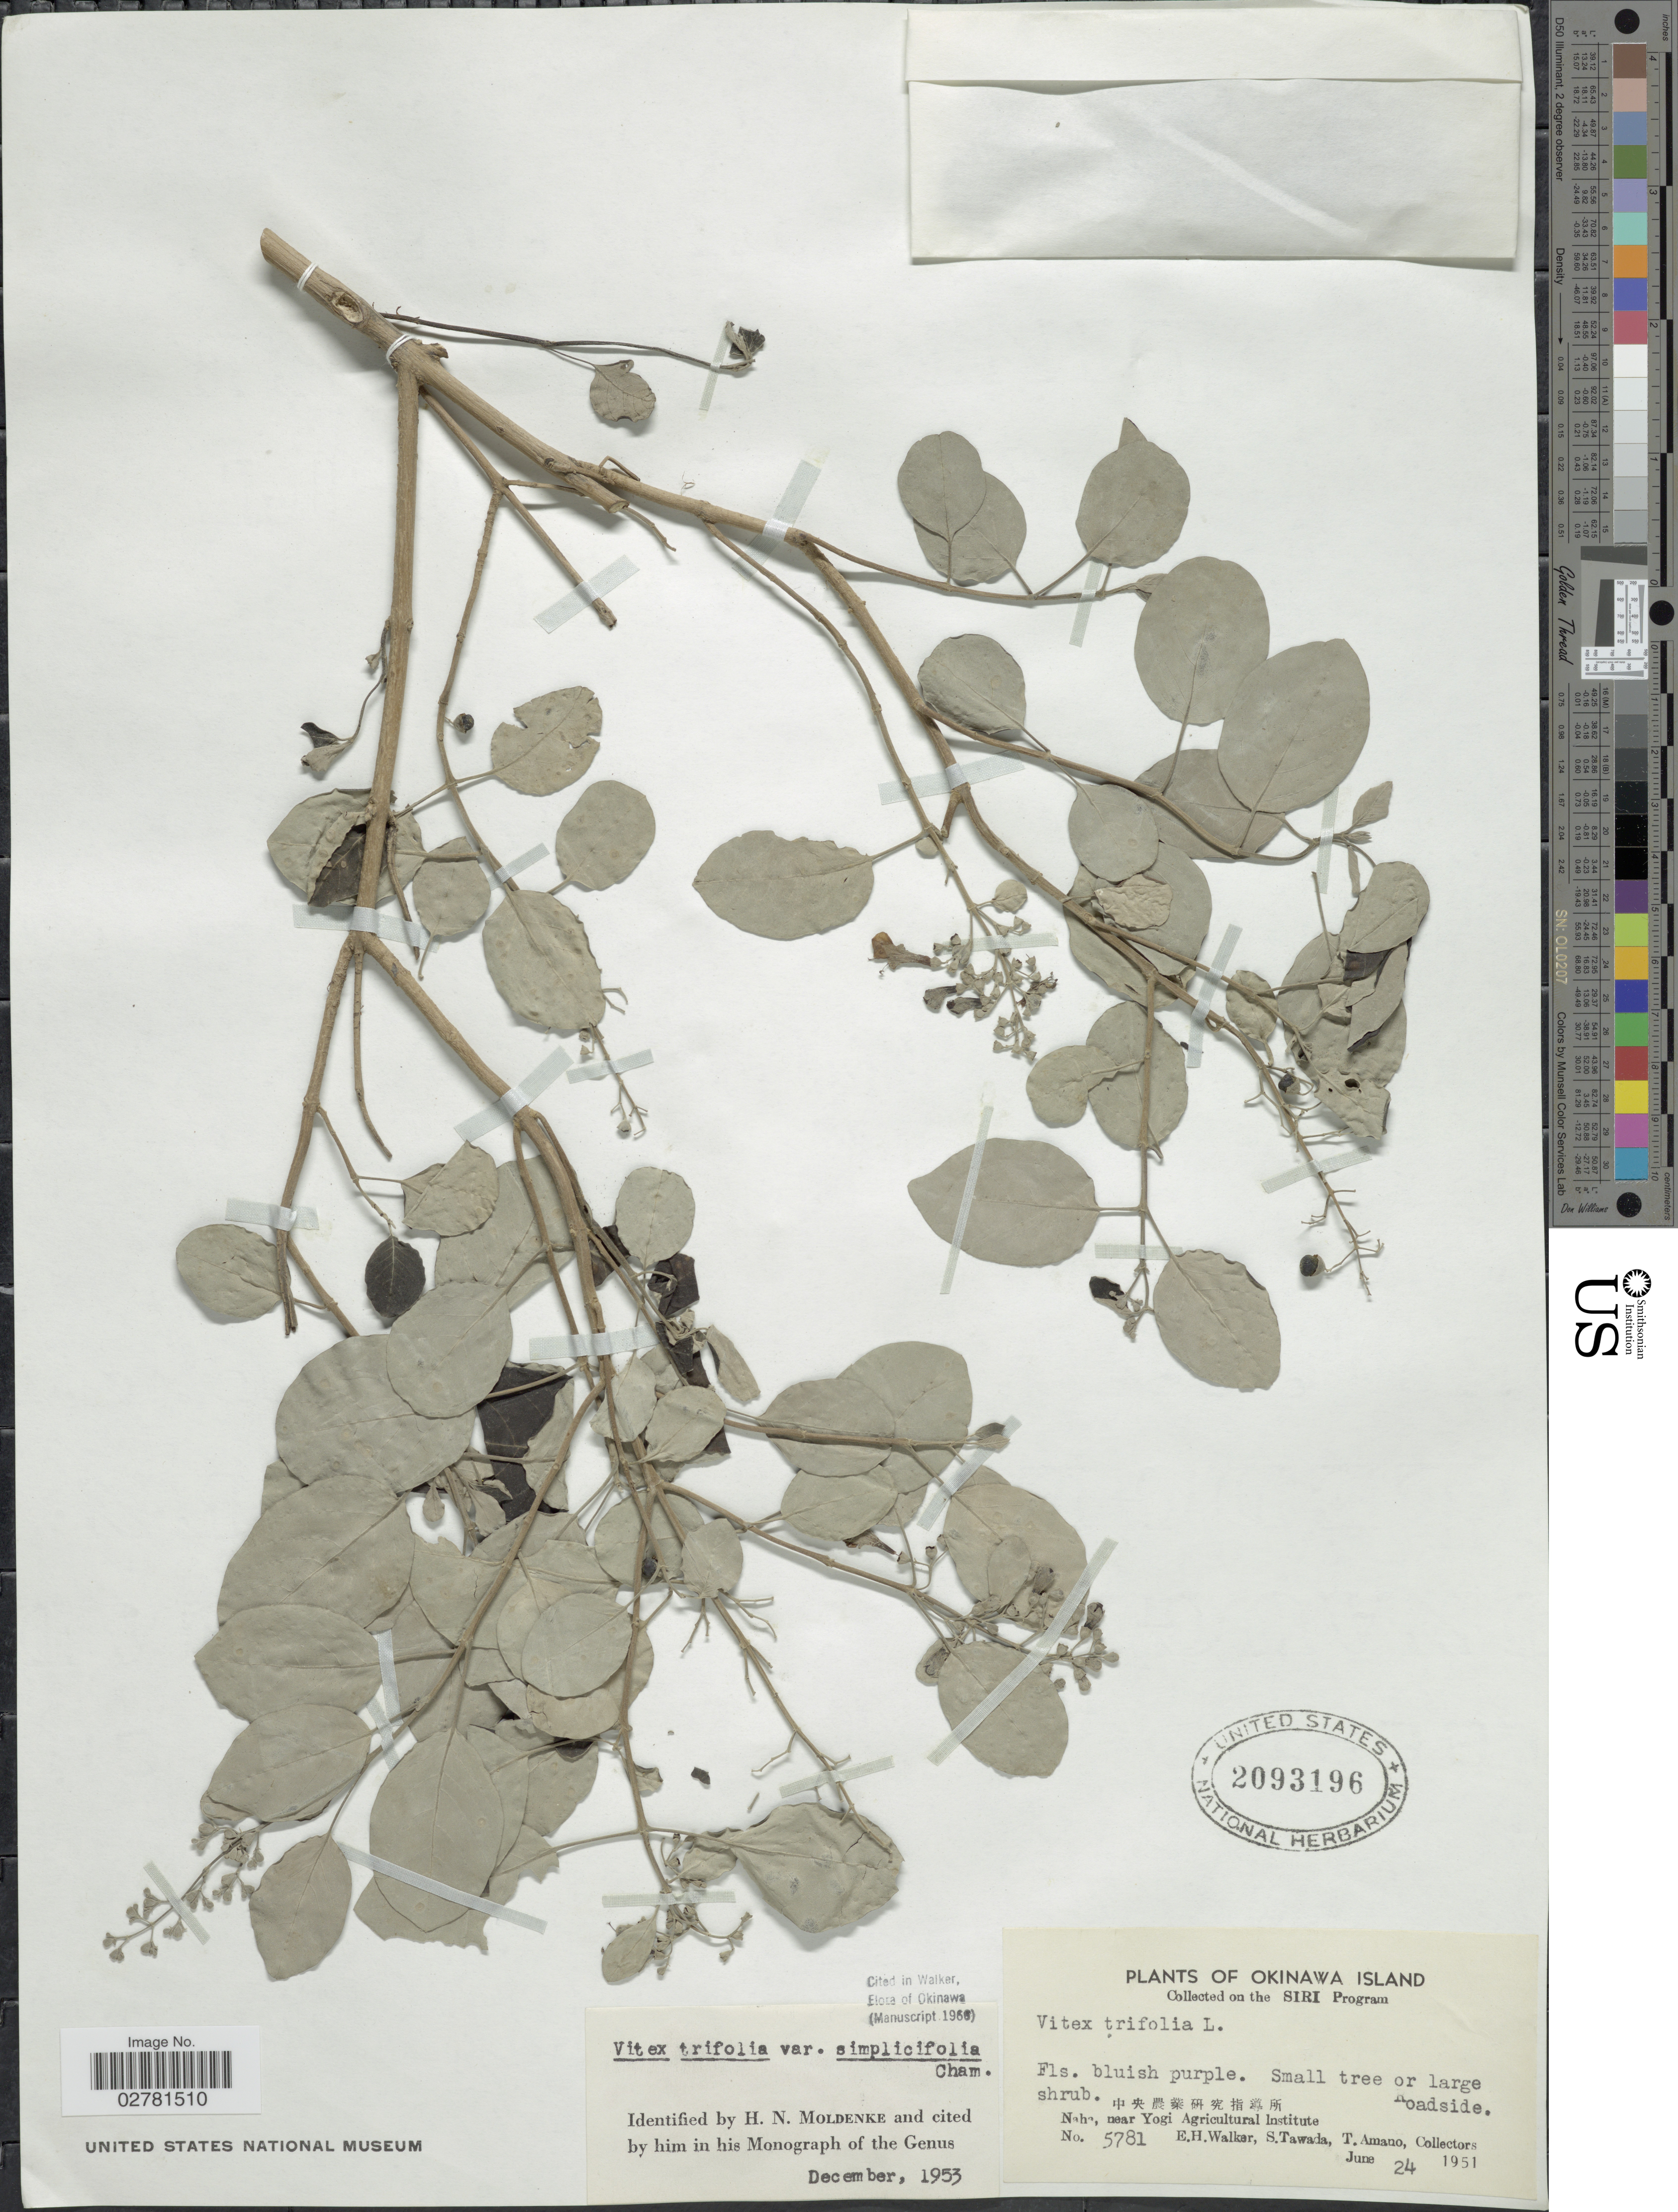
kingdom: Plantae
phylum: Tracheophyta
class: Magnoliopsida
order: Lamiales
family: Lamiaceae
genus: Vitex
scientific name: Vitex trifoliata var. simplicifolia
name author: Cham.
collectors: E. H. Walker, S. Tawada & T. Amano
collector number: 5781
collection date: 1951-06-24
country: Japan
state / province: Okinawa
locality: Okinawa Island. Naha, near Yogi Agricultural Institute.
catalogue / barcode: US 2093196